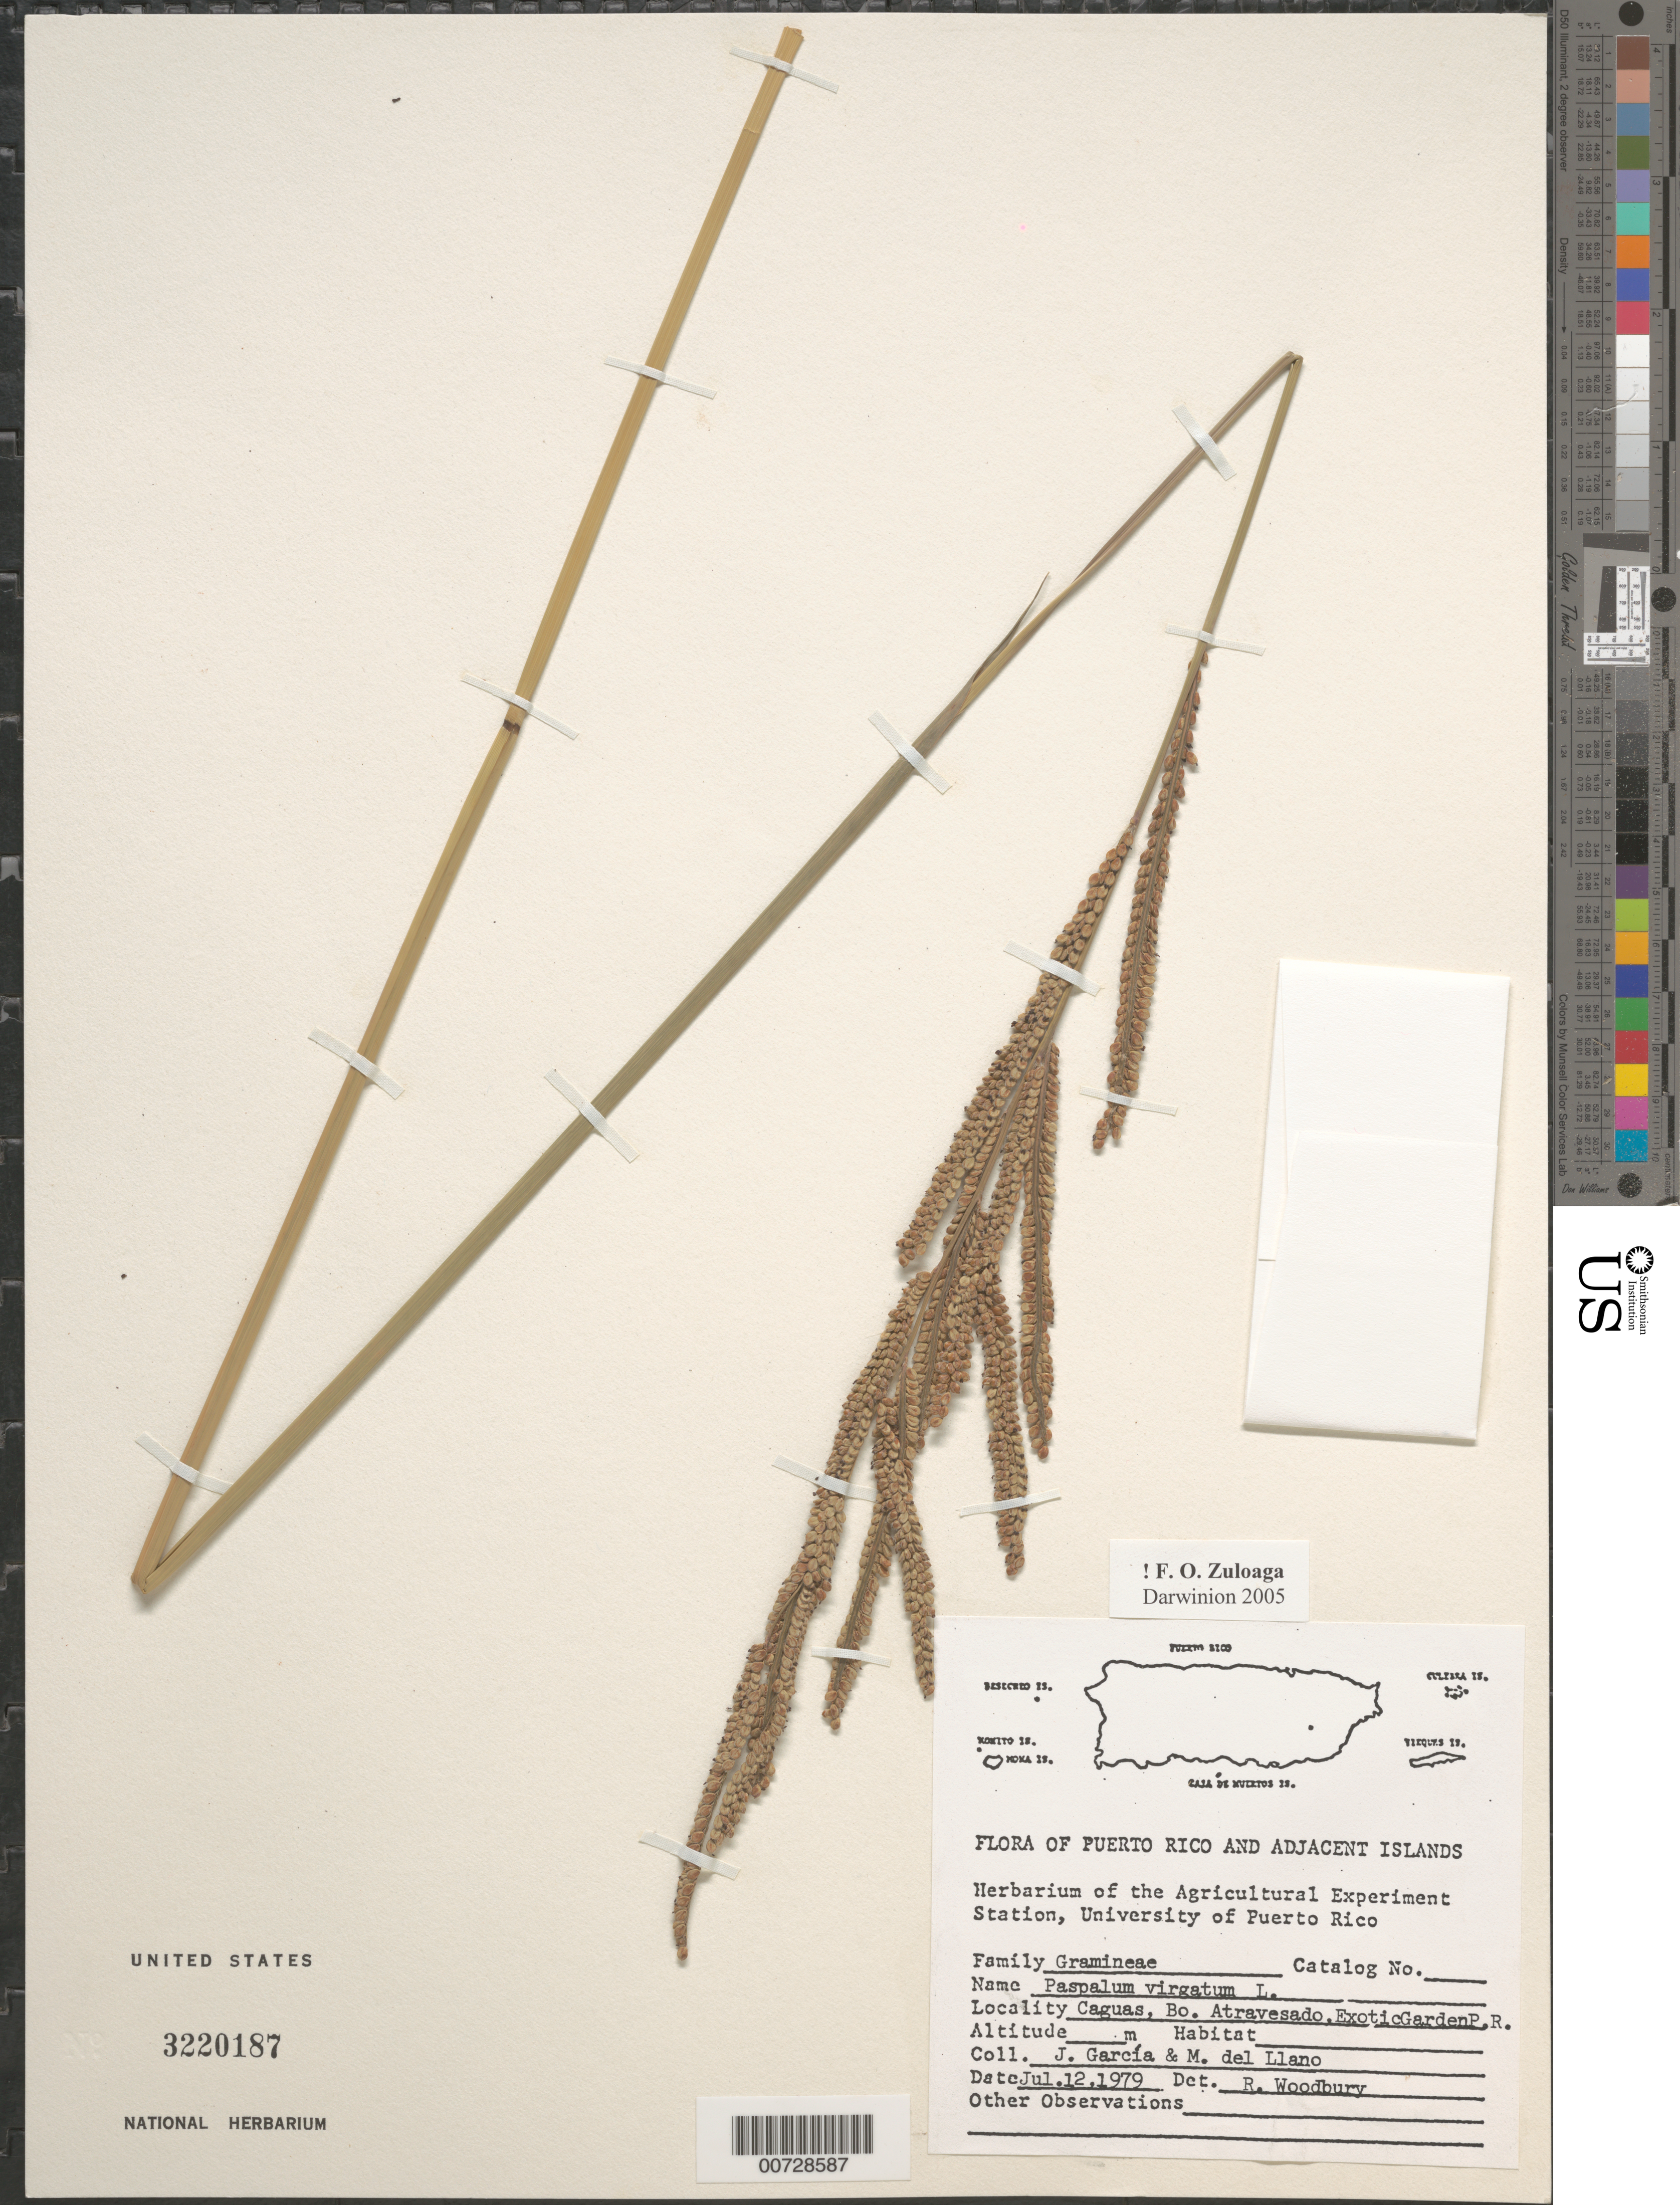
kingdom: Plantae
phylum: Tracheophyta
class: Liliopsida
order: Poales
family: Poaceae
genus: Paspalum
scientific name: Paspalum virgatum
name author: L.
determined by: Woodbury, R. O.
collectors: J. García & M. d. Llano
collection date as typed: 12 Jul 1979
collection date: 1979-07-12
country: Puerto Rico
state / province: Caguas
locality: Caguas, bo. Atravesado, Exotic Garden P.R.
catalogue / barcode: US 3220187